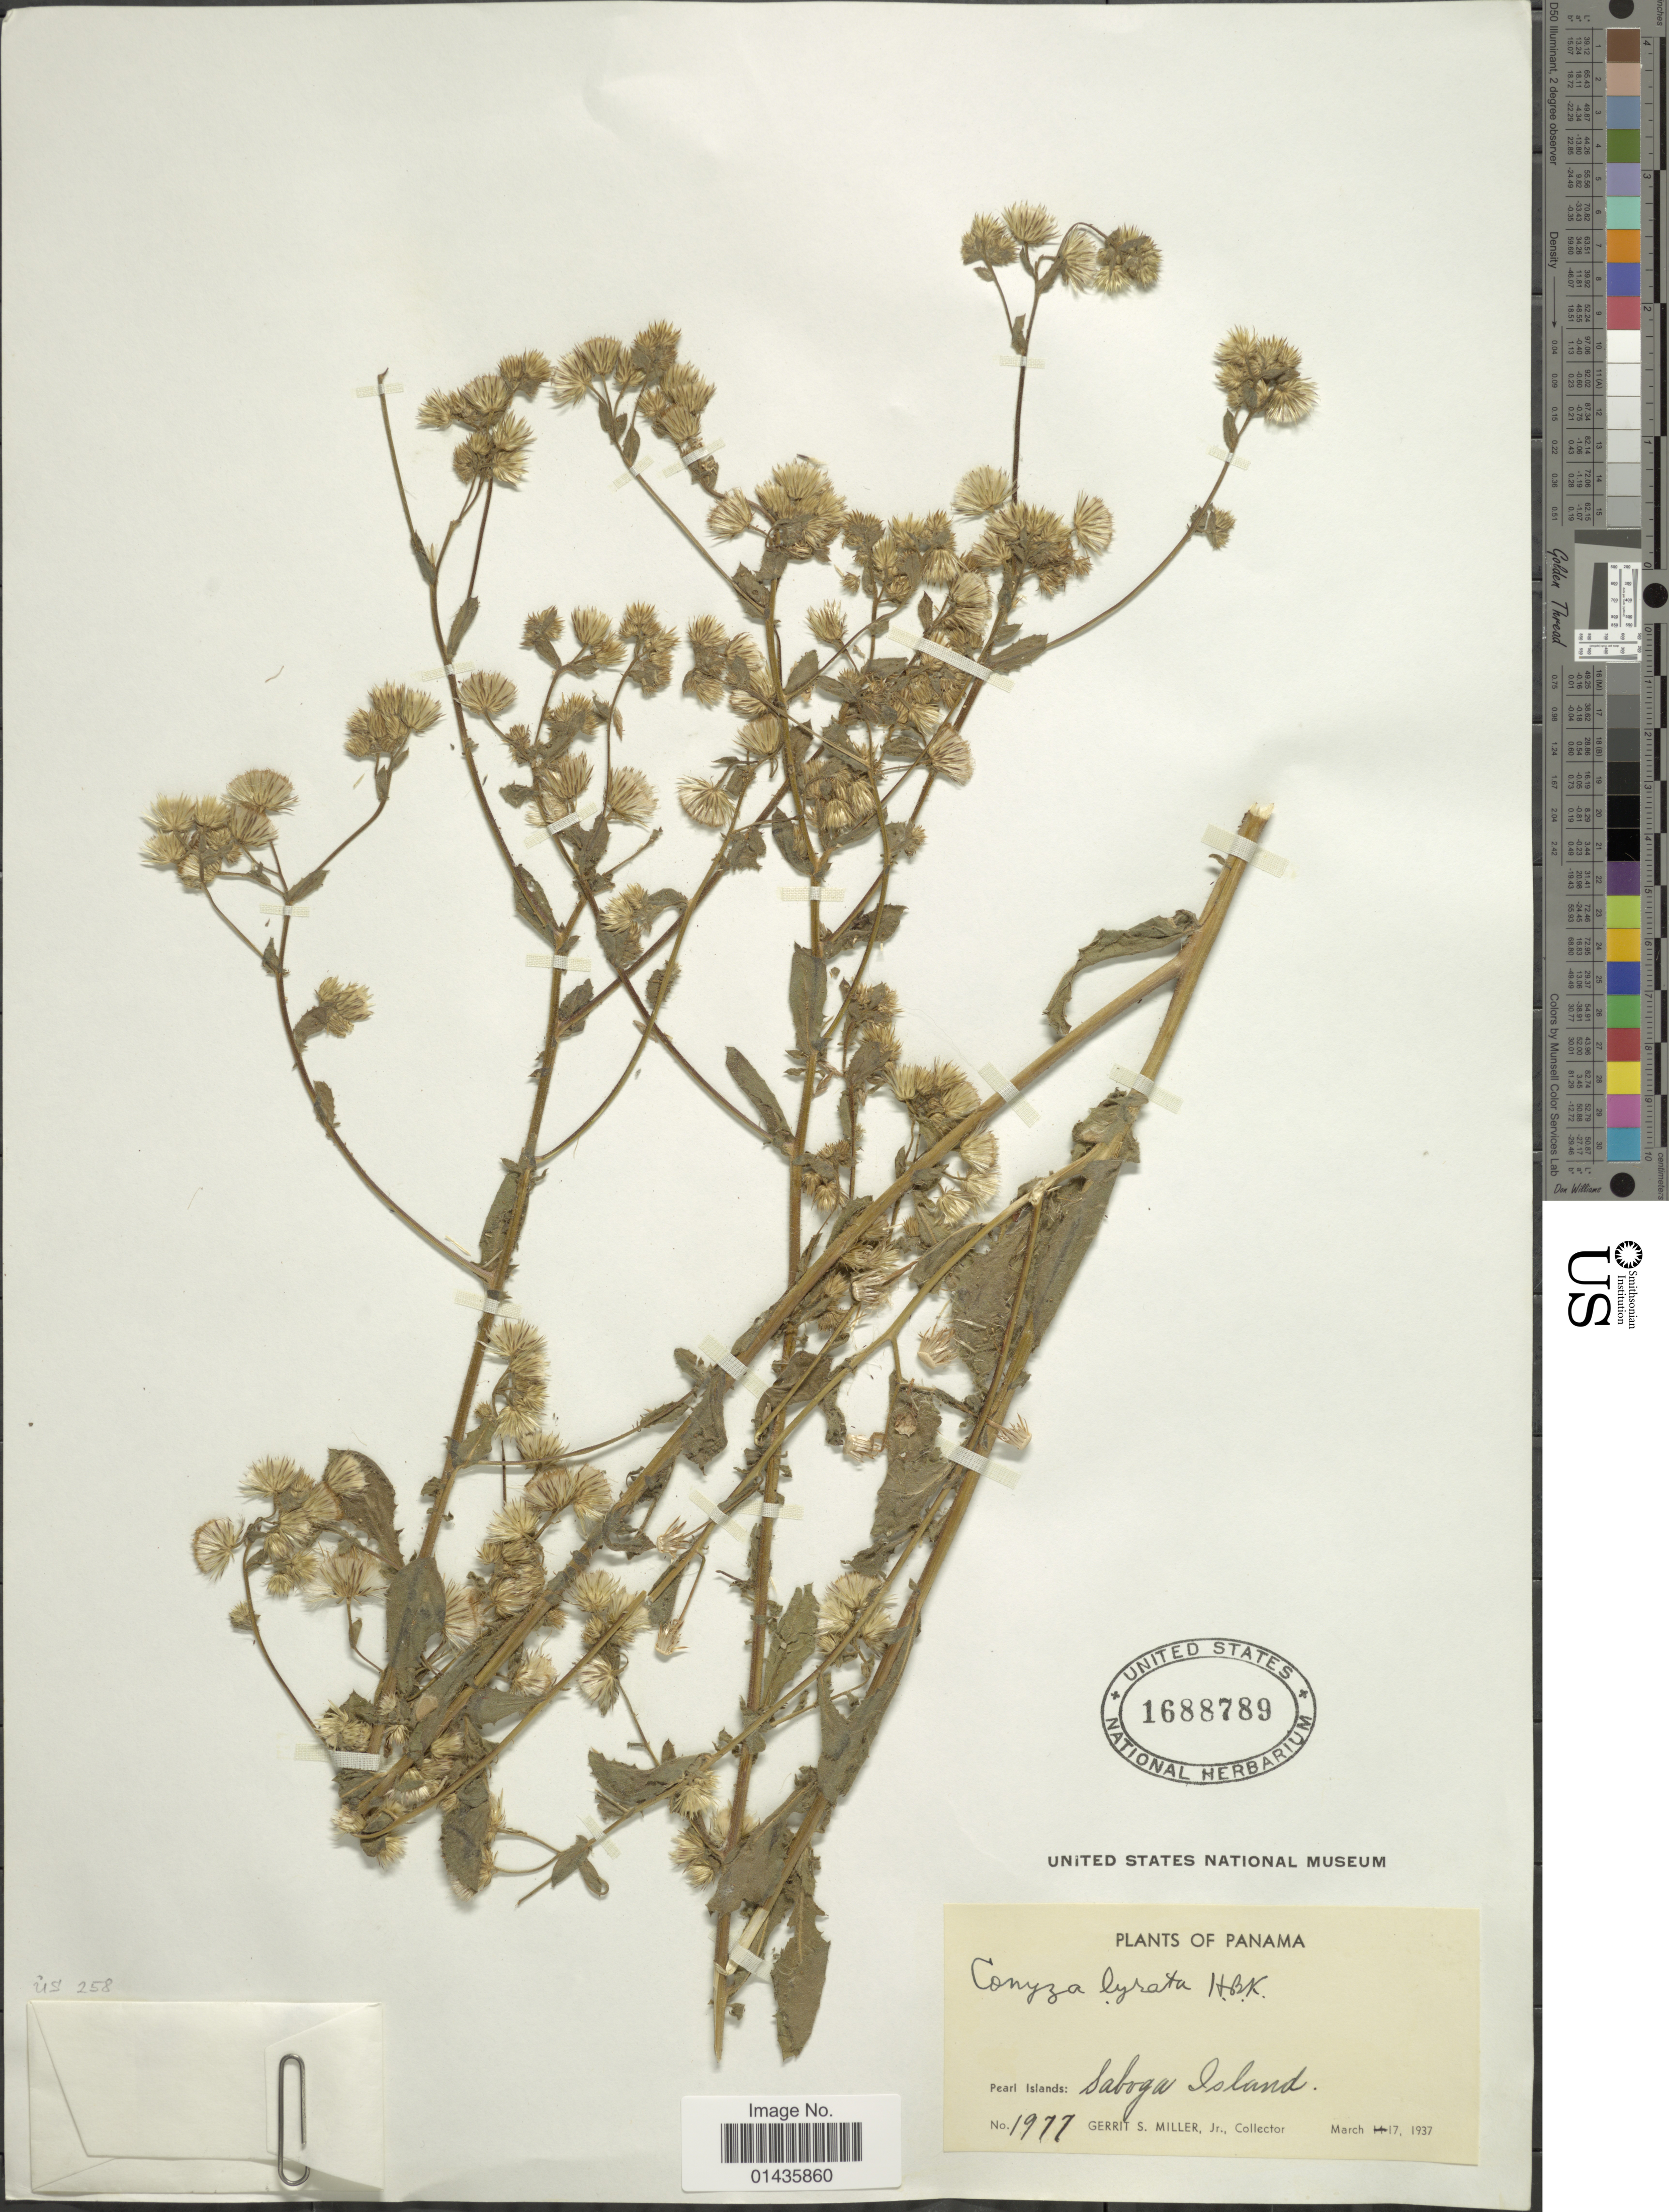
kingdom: Plantae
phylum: Tracheophyta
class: Magnoliopsida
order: Asterales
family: Asteraceae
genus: Pseudoconyza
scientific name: Pseudoconyza lyrata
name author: (Kunth) Cuatrec.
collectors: G. S. Miller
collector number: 1977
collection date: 1937-03-17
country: Panama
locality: Pearl Islands, Saboga Island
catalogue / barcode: US 1688789